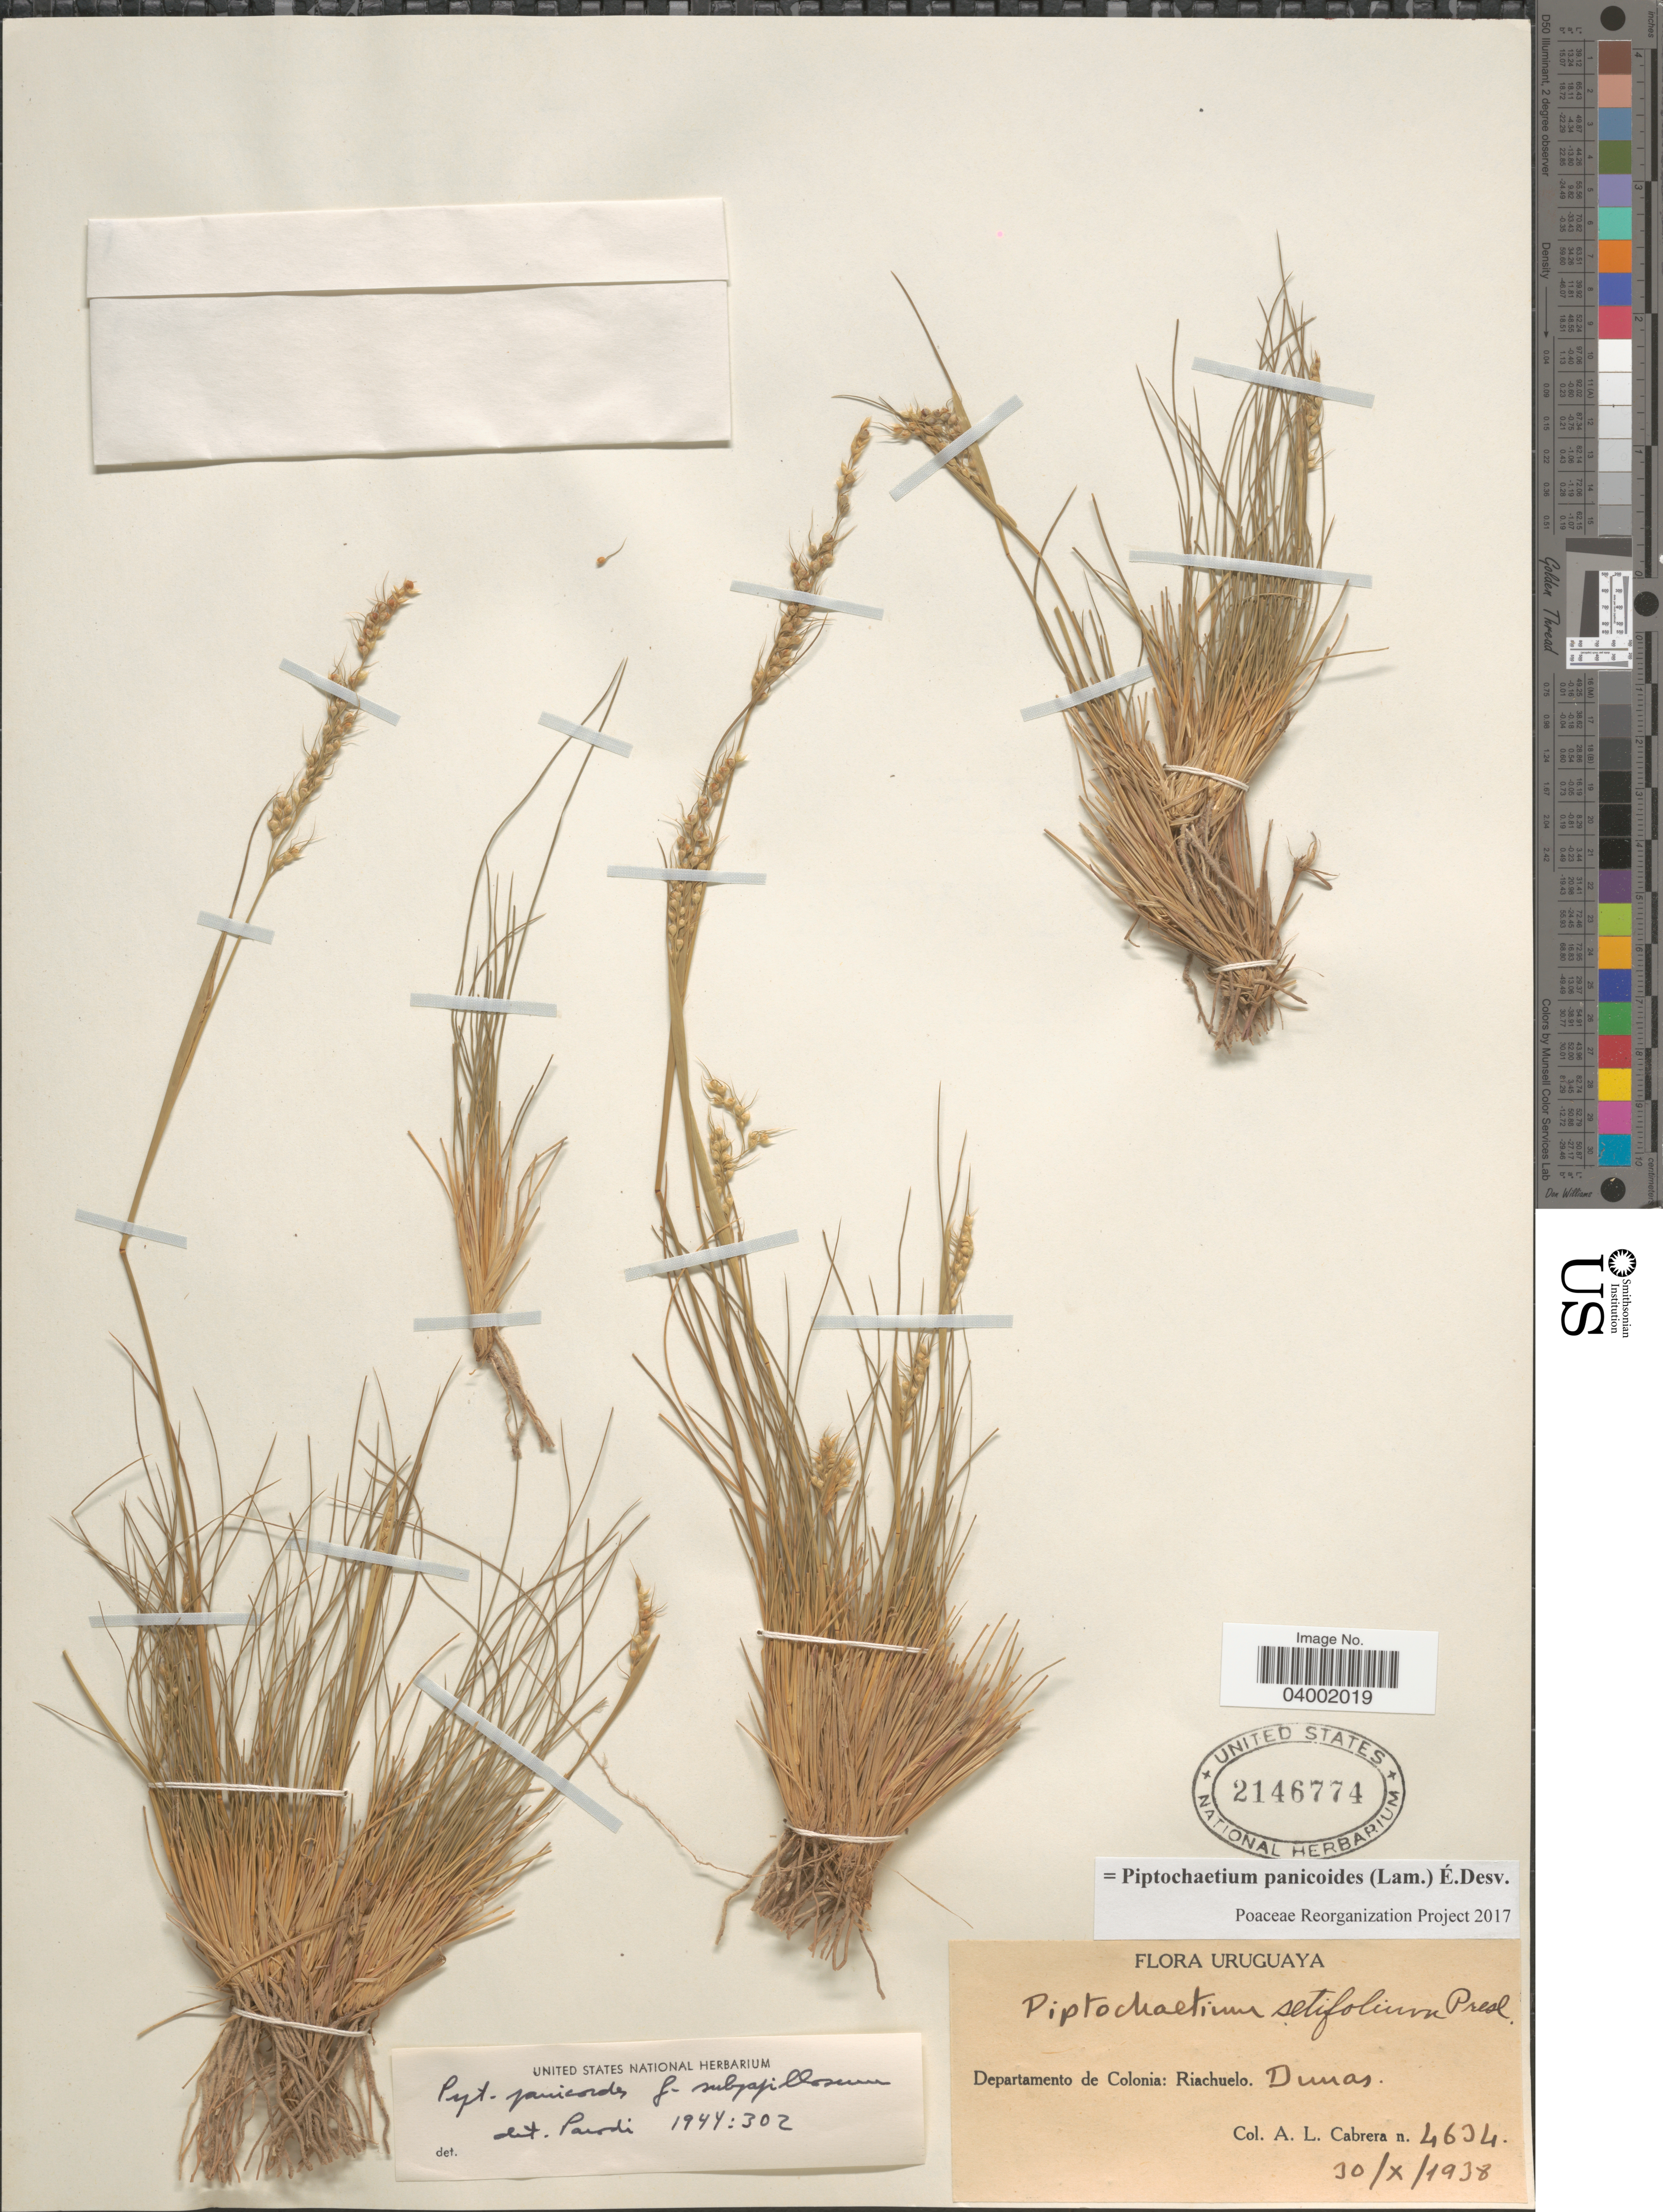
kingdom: Plantae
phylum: Tracheophyta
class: Liliopsida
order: Poales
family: Poaceae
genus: Piptochaetium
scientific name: Piptochaetium panicoides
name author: (Lam.) É. Desv.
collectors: A. L. Cabrera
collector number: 4634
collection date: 1938-10-30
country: Uruguay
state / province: Colonia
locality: Departamento de Colonia: Riachuelo. Dunas.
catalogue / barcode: US 2146774